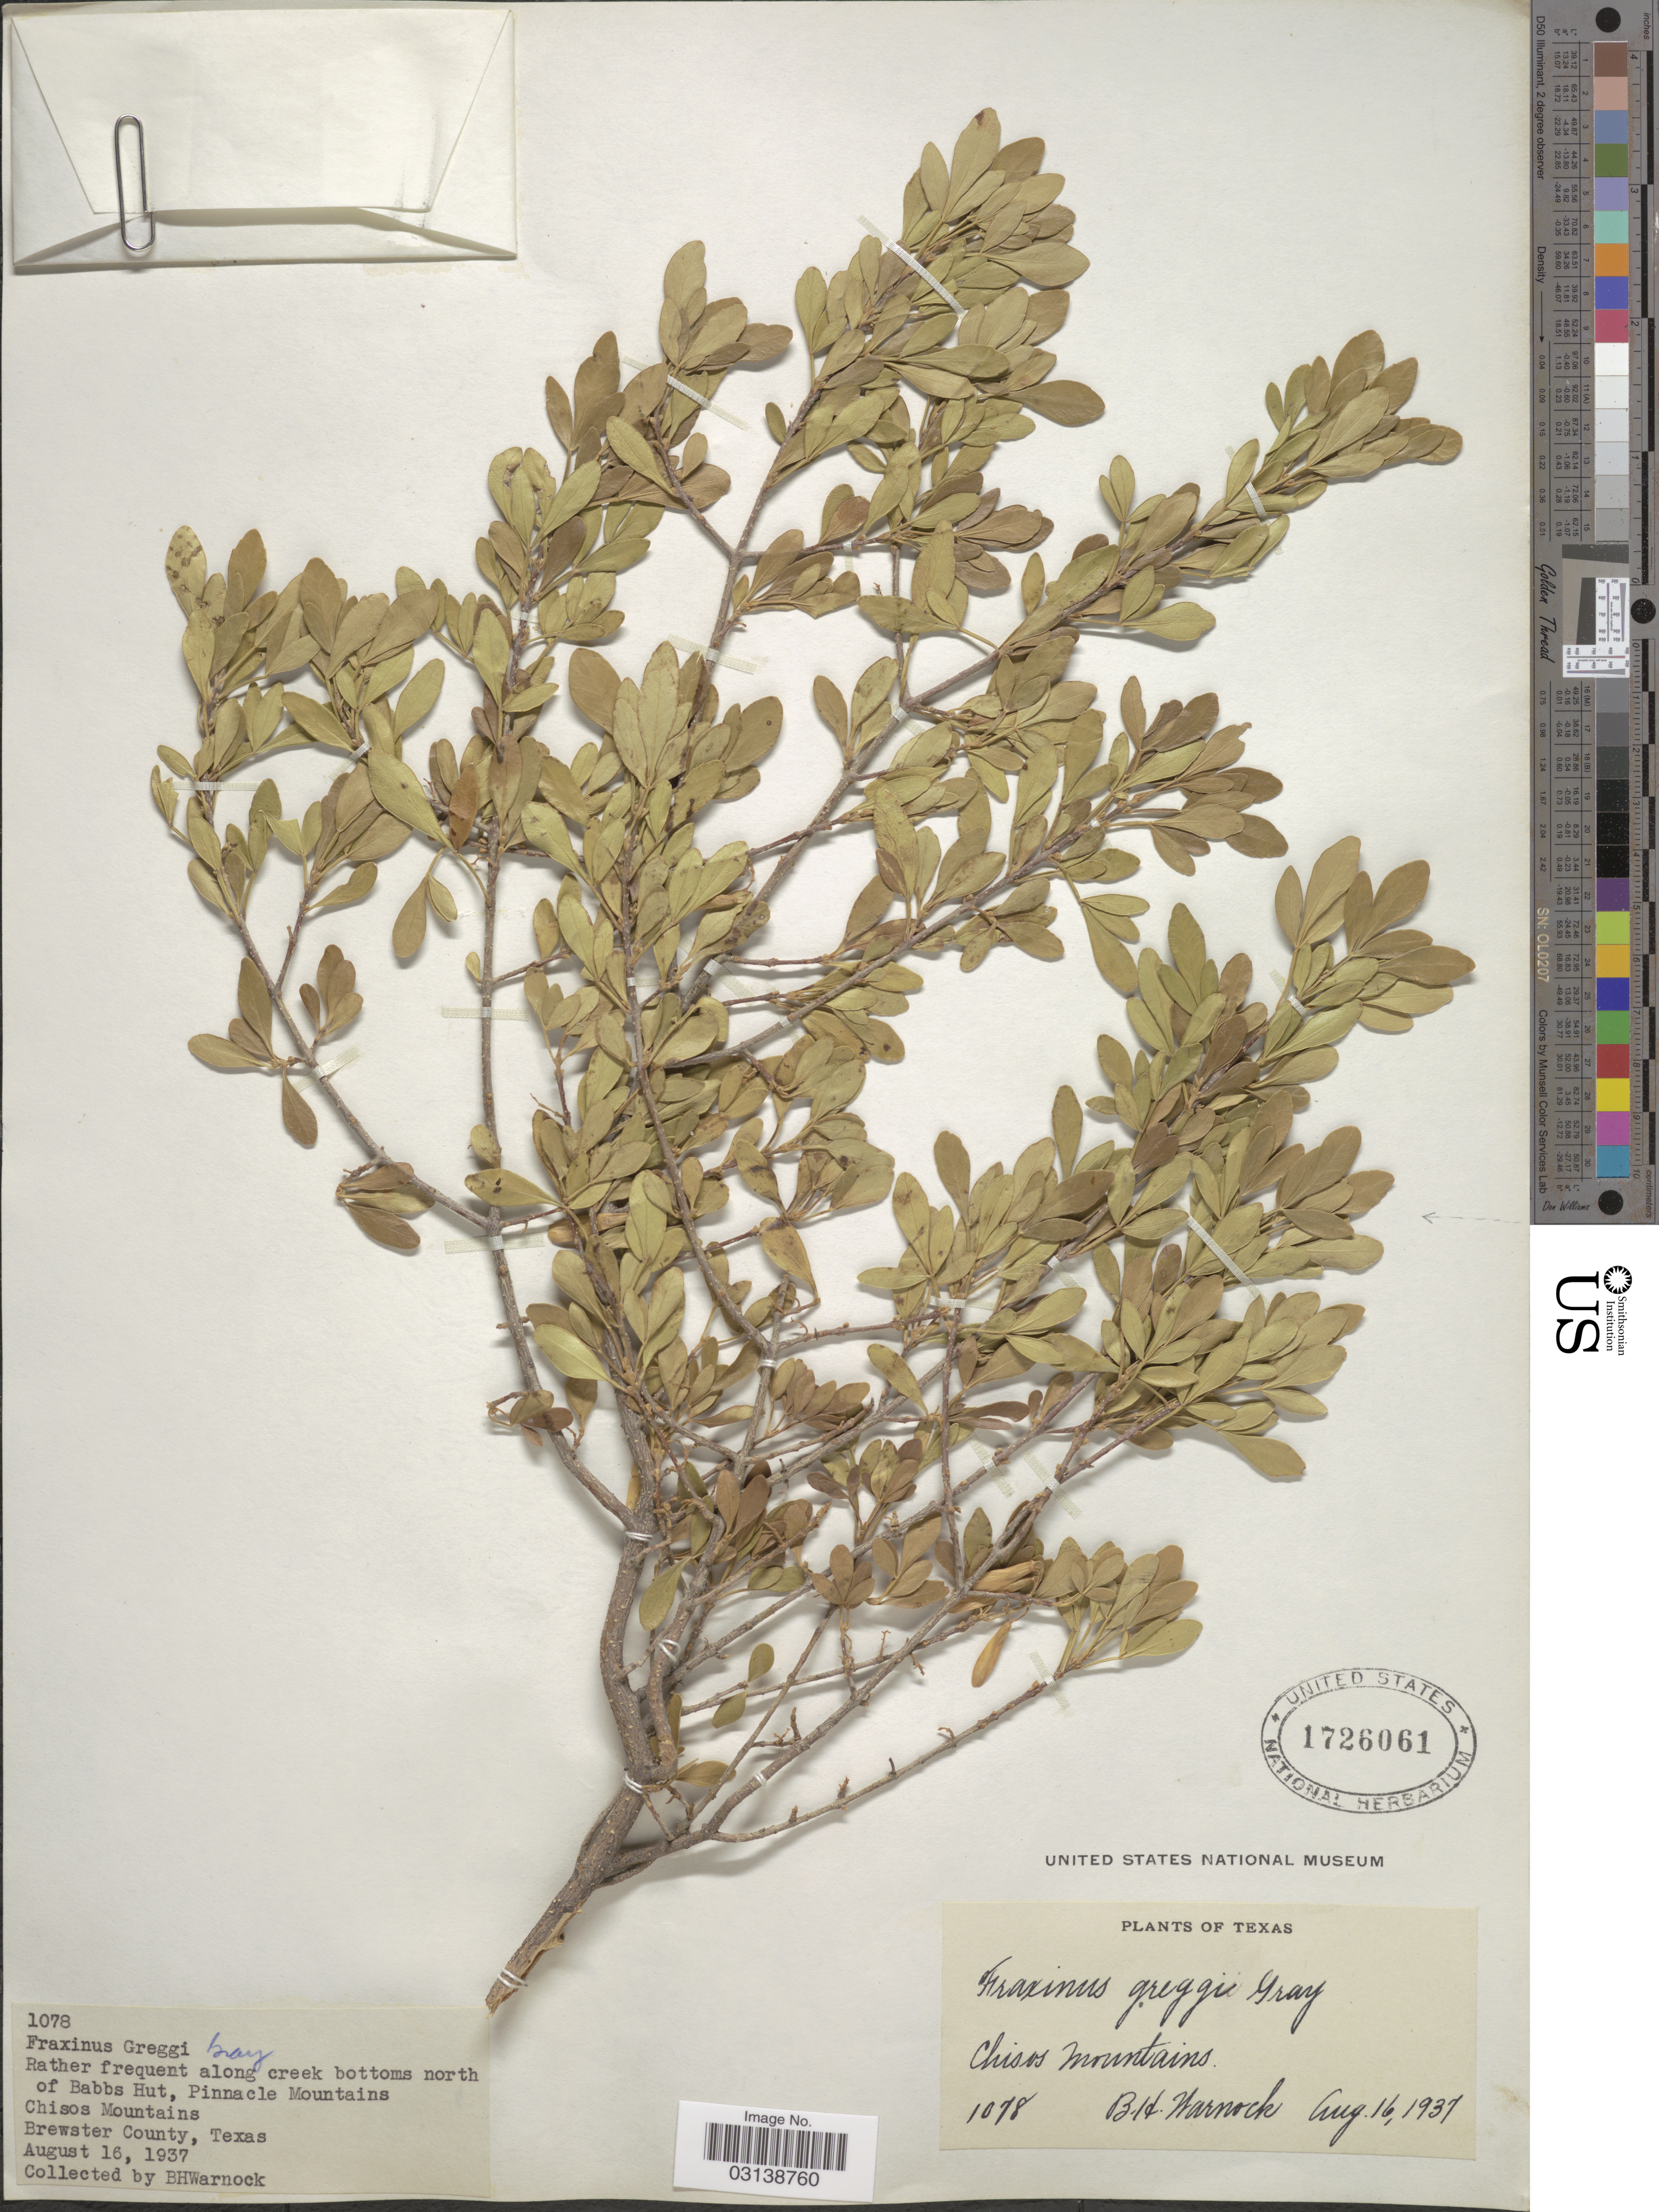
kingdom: Plantae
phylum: Tracheophyta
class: Magnoliopsida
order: Lamiales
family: Oleaceae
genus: Fraxinus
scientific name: Fraxinus greggii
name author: A. Gray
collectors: B. H. Warnock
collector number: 1078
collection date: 1937-08-16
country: United States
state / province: Texas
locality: Rather frequent along creek bottoms north of Babbs Hut, Pinnacle Mountains, Chisos Mountains, Brewster County.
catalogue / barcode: US 1726061